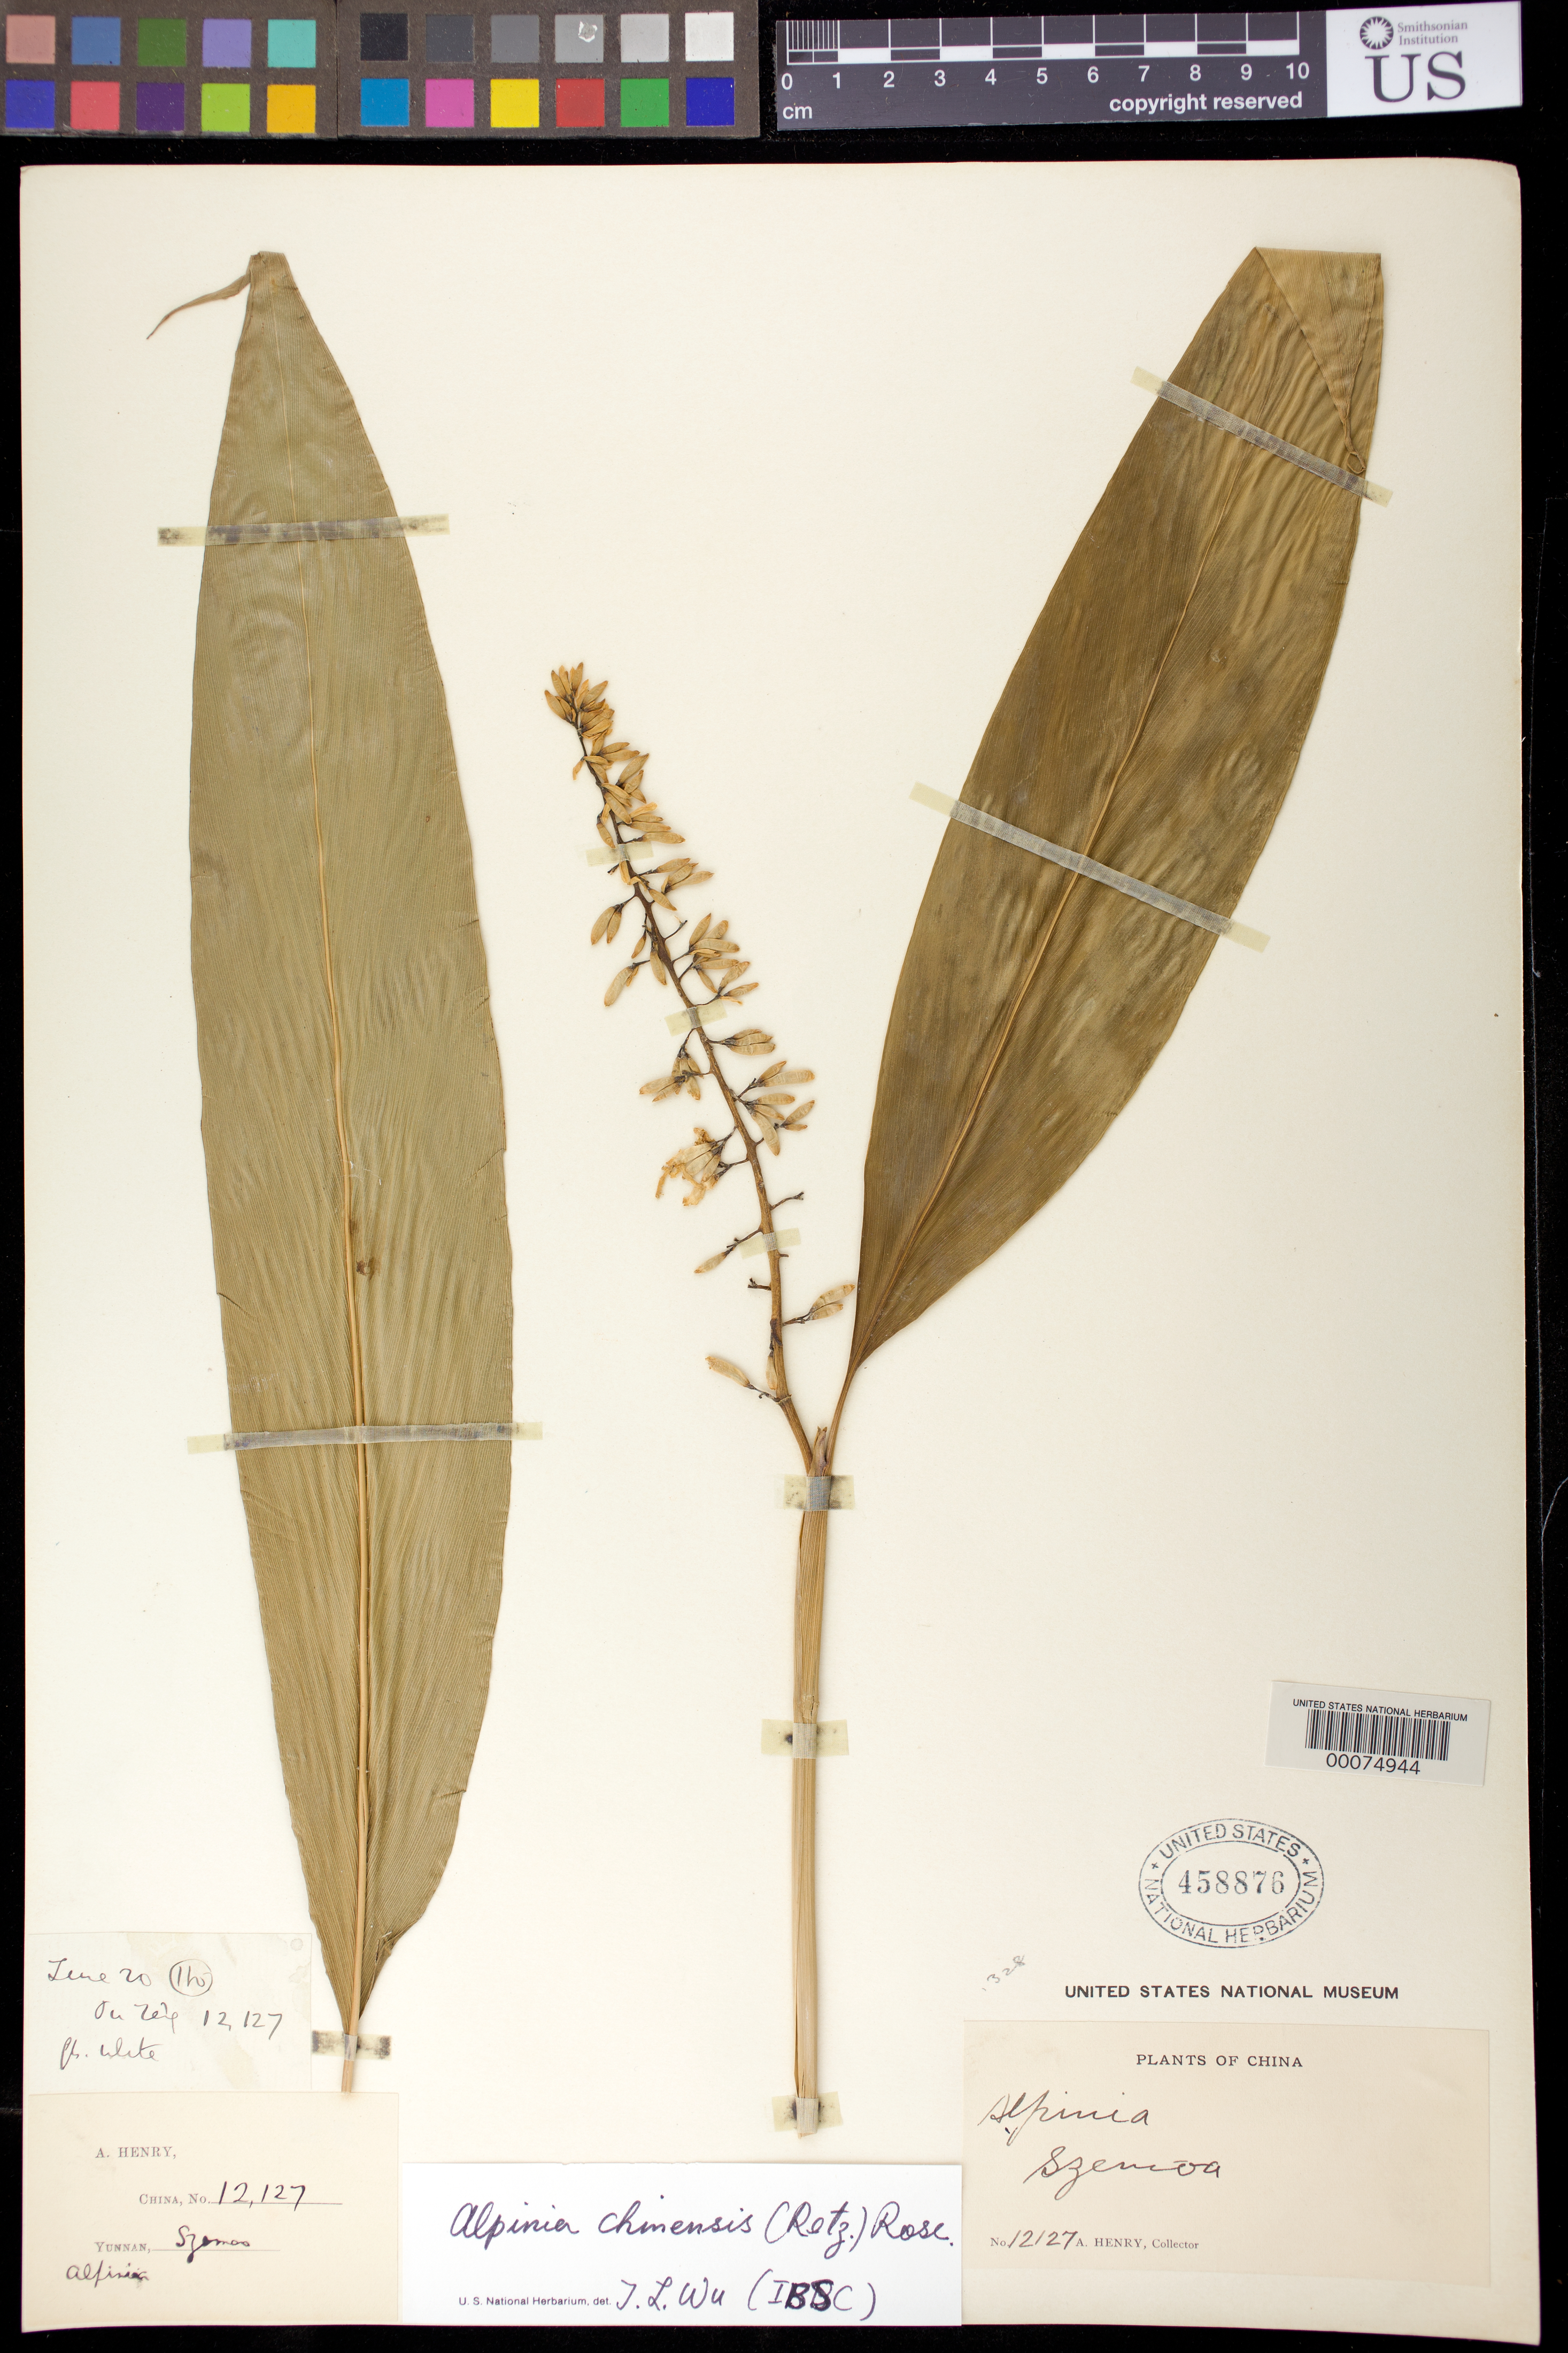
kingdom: Plantae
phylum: Tracheophyta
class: Liliopsida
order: Zingiberales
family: Zingiberaceae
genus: Alpinia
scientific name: Alpinia chinensis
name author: (Retz.) Roscoe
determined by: Wu, Te-Ling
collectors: A. Henry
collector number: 12127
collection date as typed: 20 Jun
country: China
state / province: Yunnan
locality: Szemoa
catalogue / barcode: US 458876